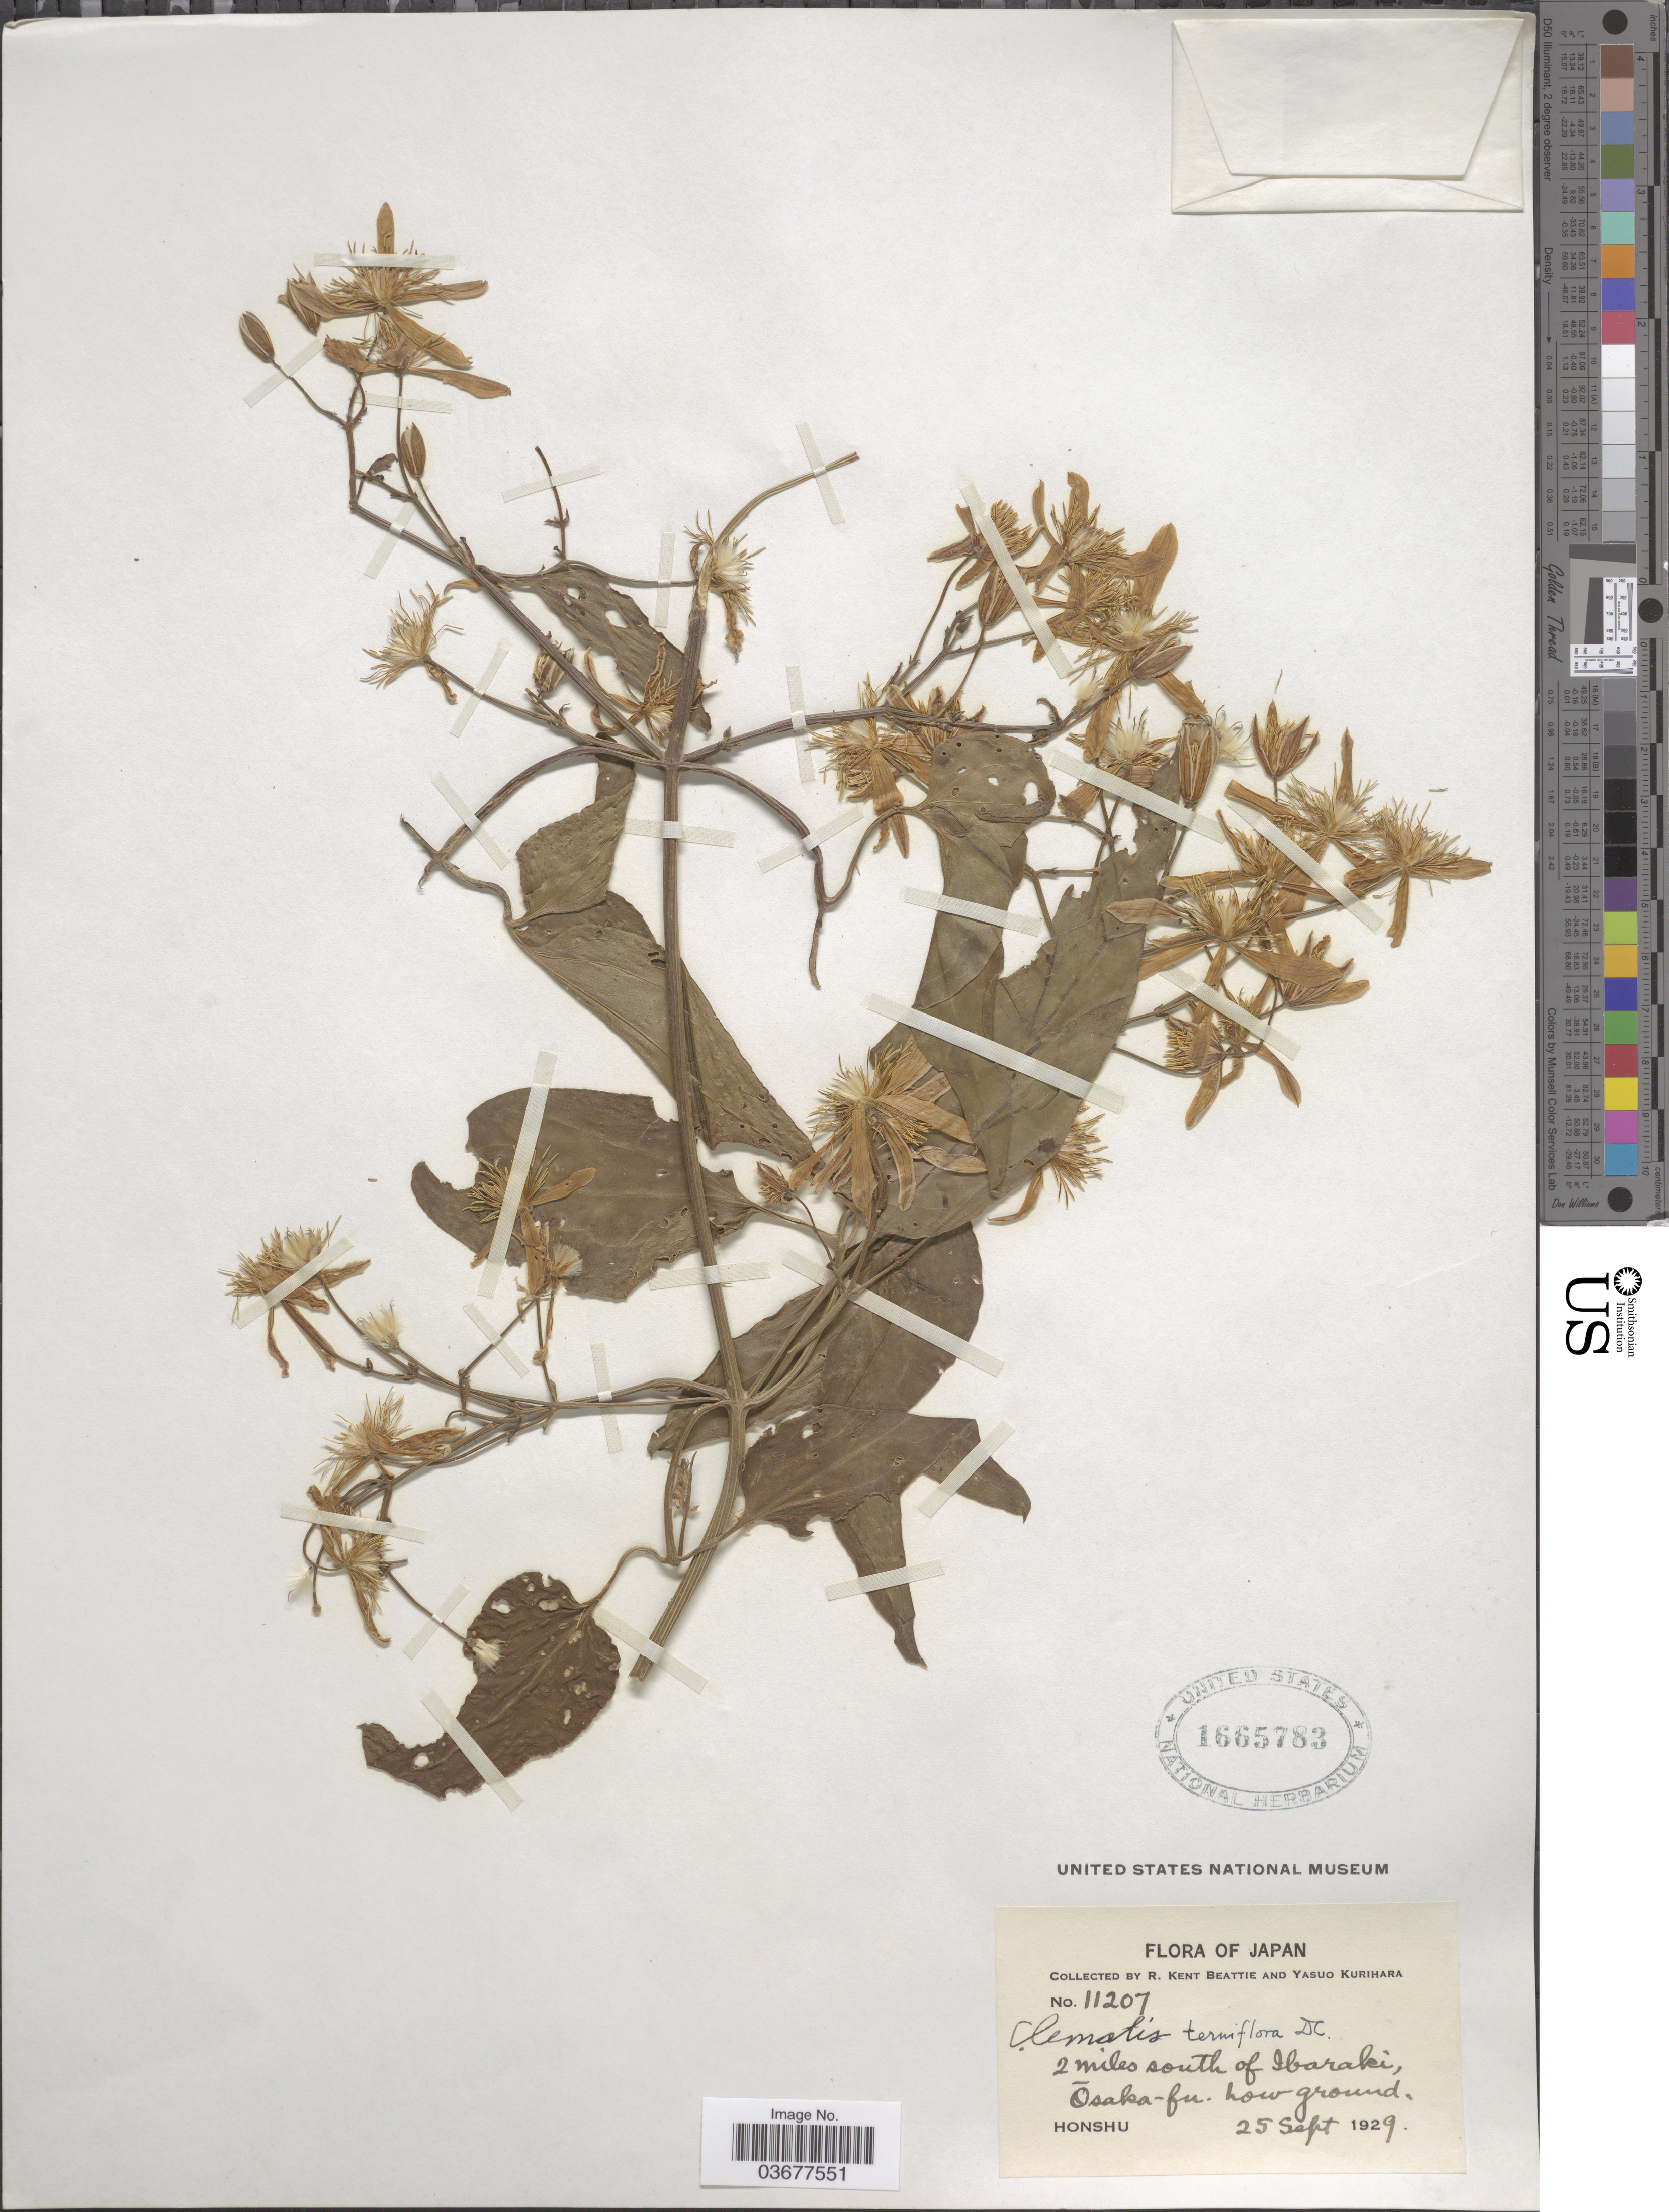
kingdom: Plantae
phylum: Tracheophyta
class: Magnoliopsida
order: Ranunculales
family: Ranunculaceae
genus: Clematis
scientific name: Clematis terniflora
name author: DC.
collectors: R. K. Beattie & Y. Kurihara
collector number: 11207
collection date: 1929-09-25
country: Japan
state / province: Osaka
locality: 2 miles south of Ibaraki, Ōsaka-fu. Low ground. Honshu.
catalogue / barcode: US 1665783